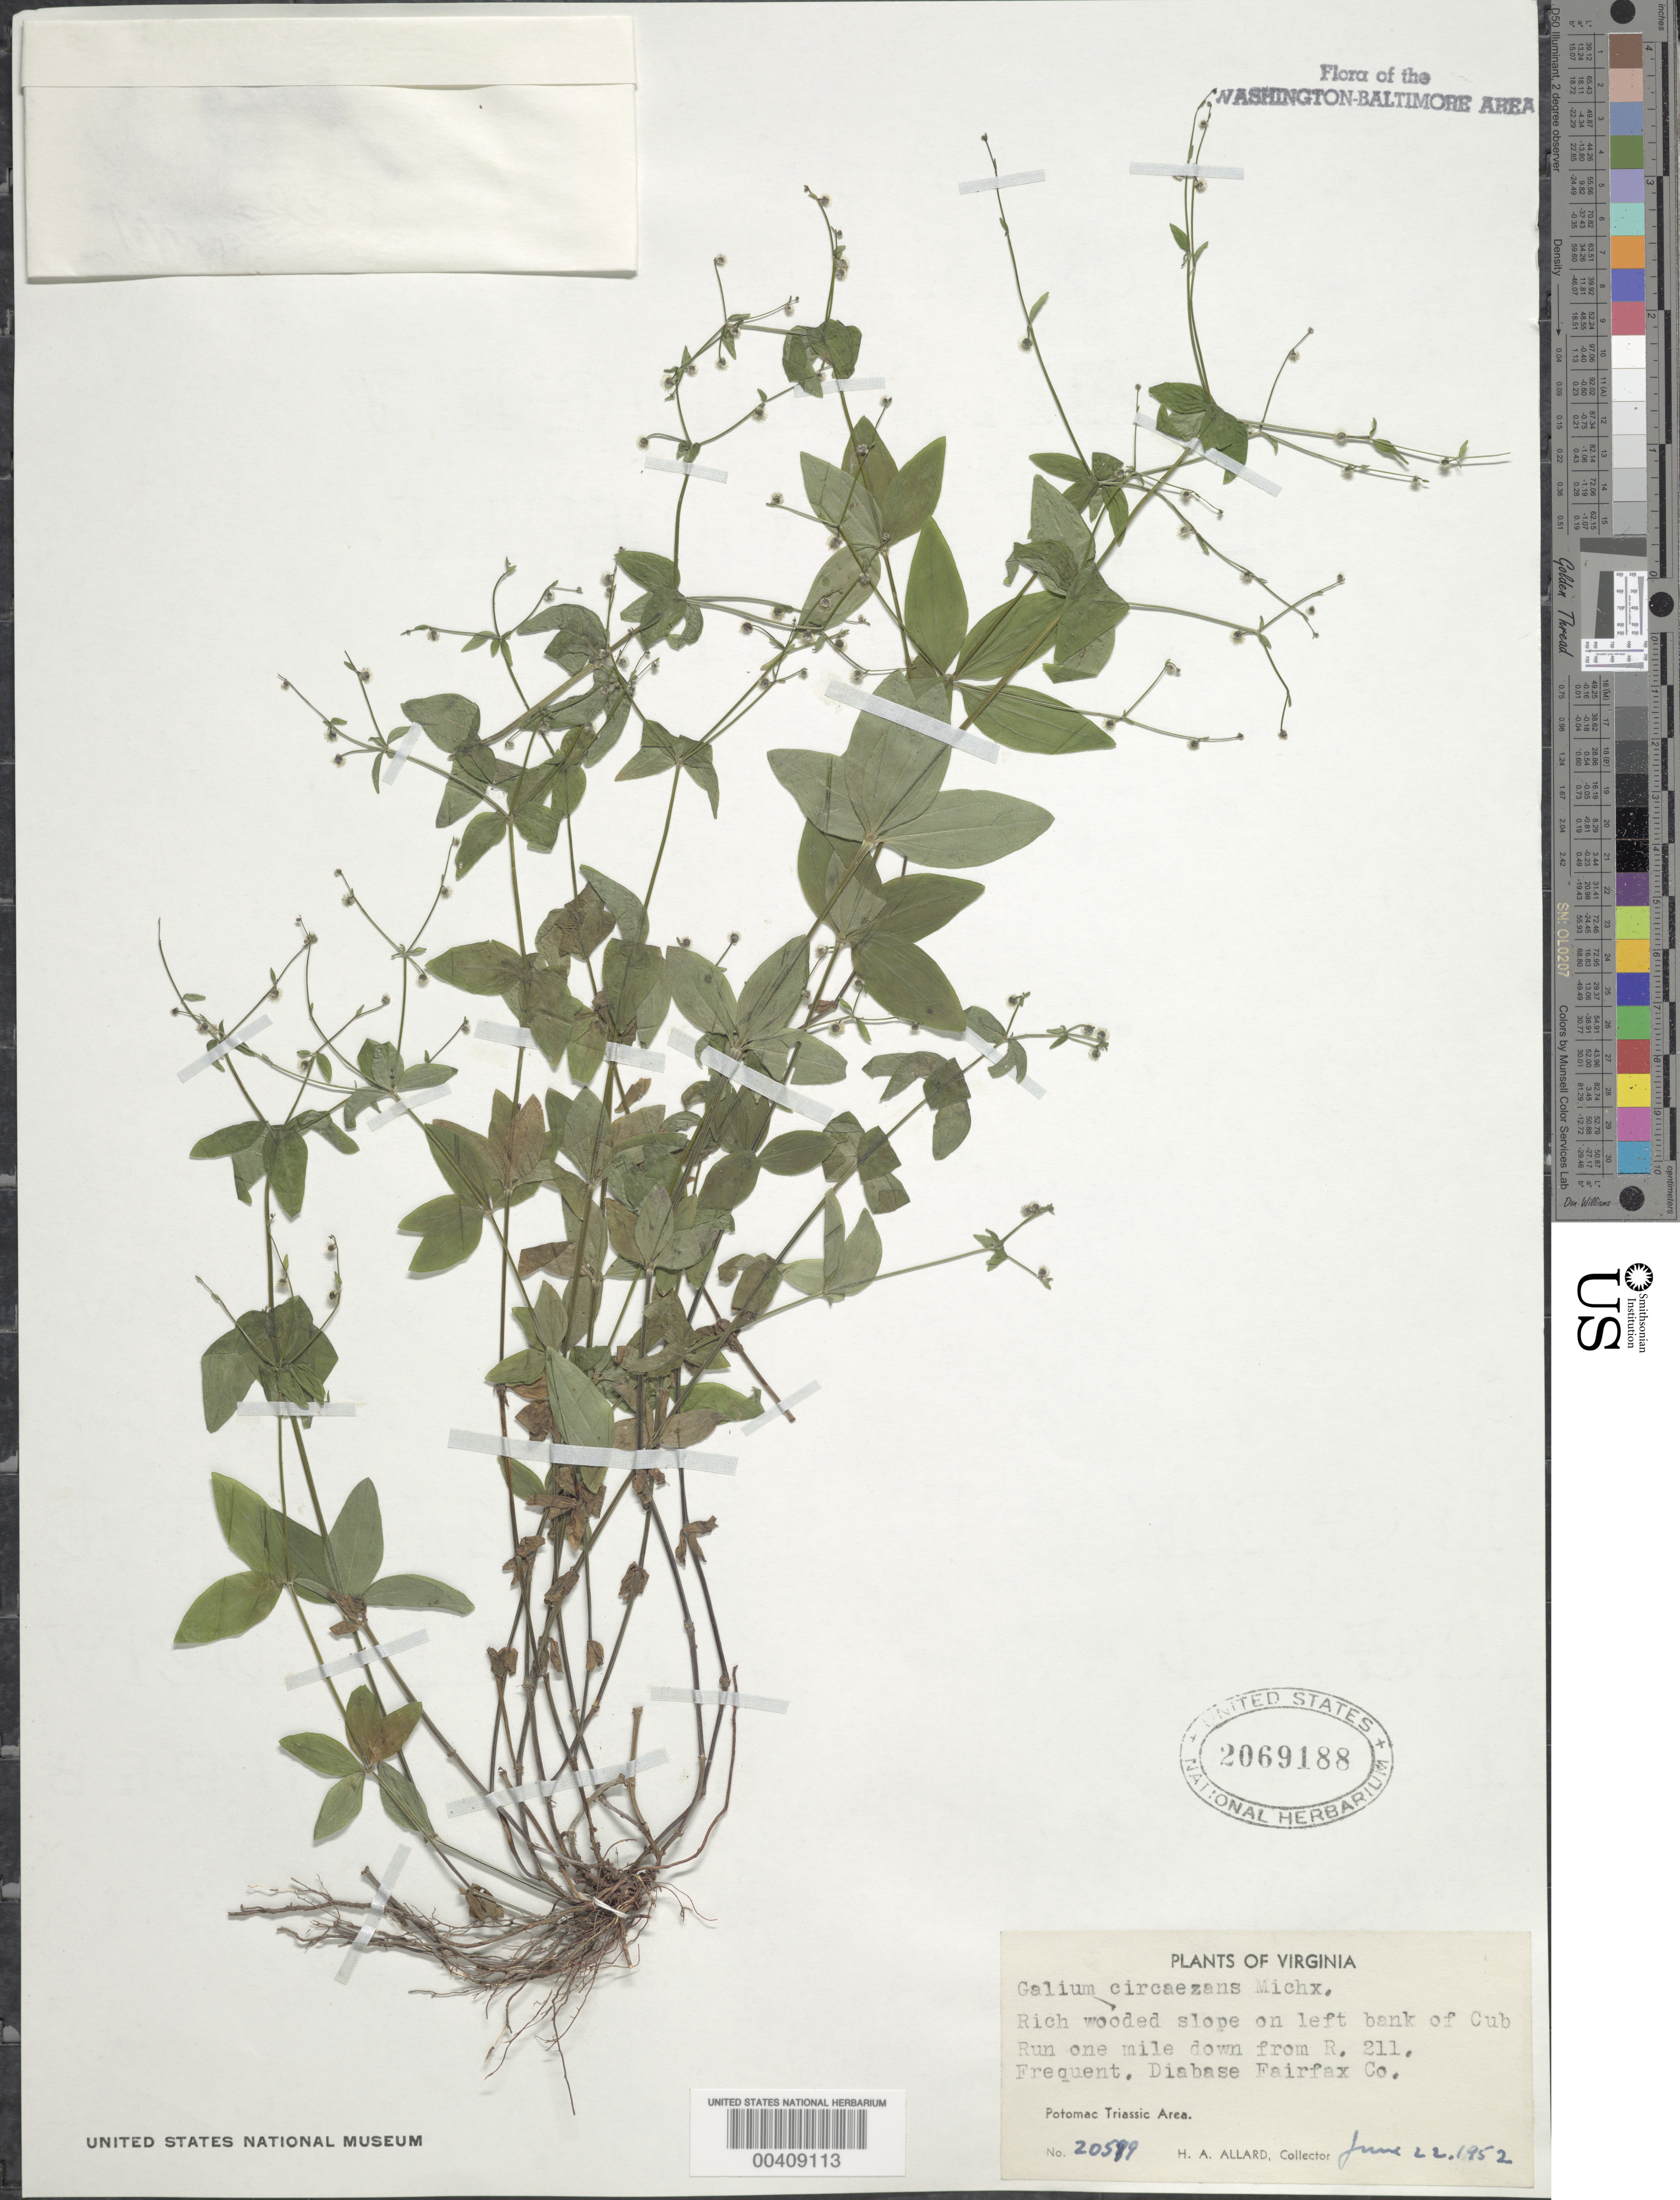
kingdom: Plantae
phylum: Tracheophyta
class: Magnoliopsida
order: Gentianales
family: Rubiaceae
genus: Galium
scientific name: Galium circaezans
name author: Michx.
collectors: H. A. Allard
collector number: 20589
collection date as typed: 22 Jun 1952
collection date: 1952-06-22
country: United States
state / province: Virginia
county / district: Fairfax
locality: Bank of Cub Run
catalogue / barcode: US 2069188